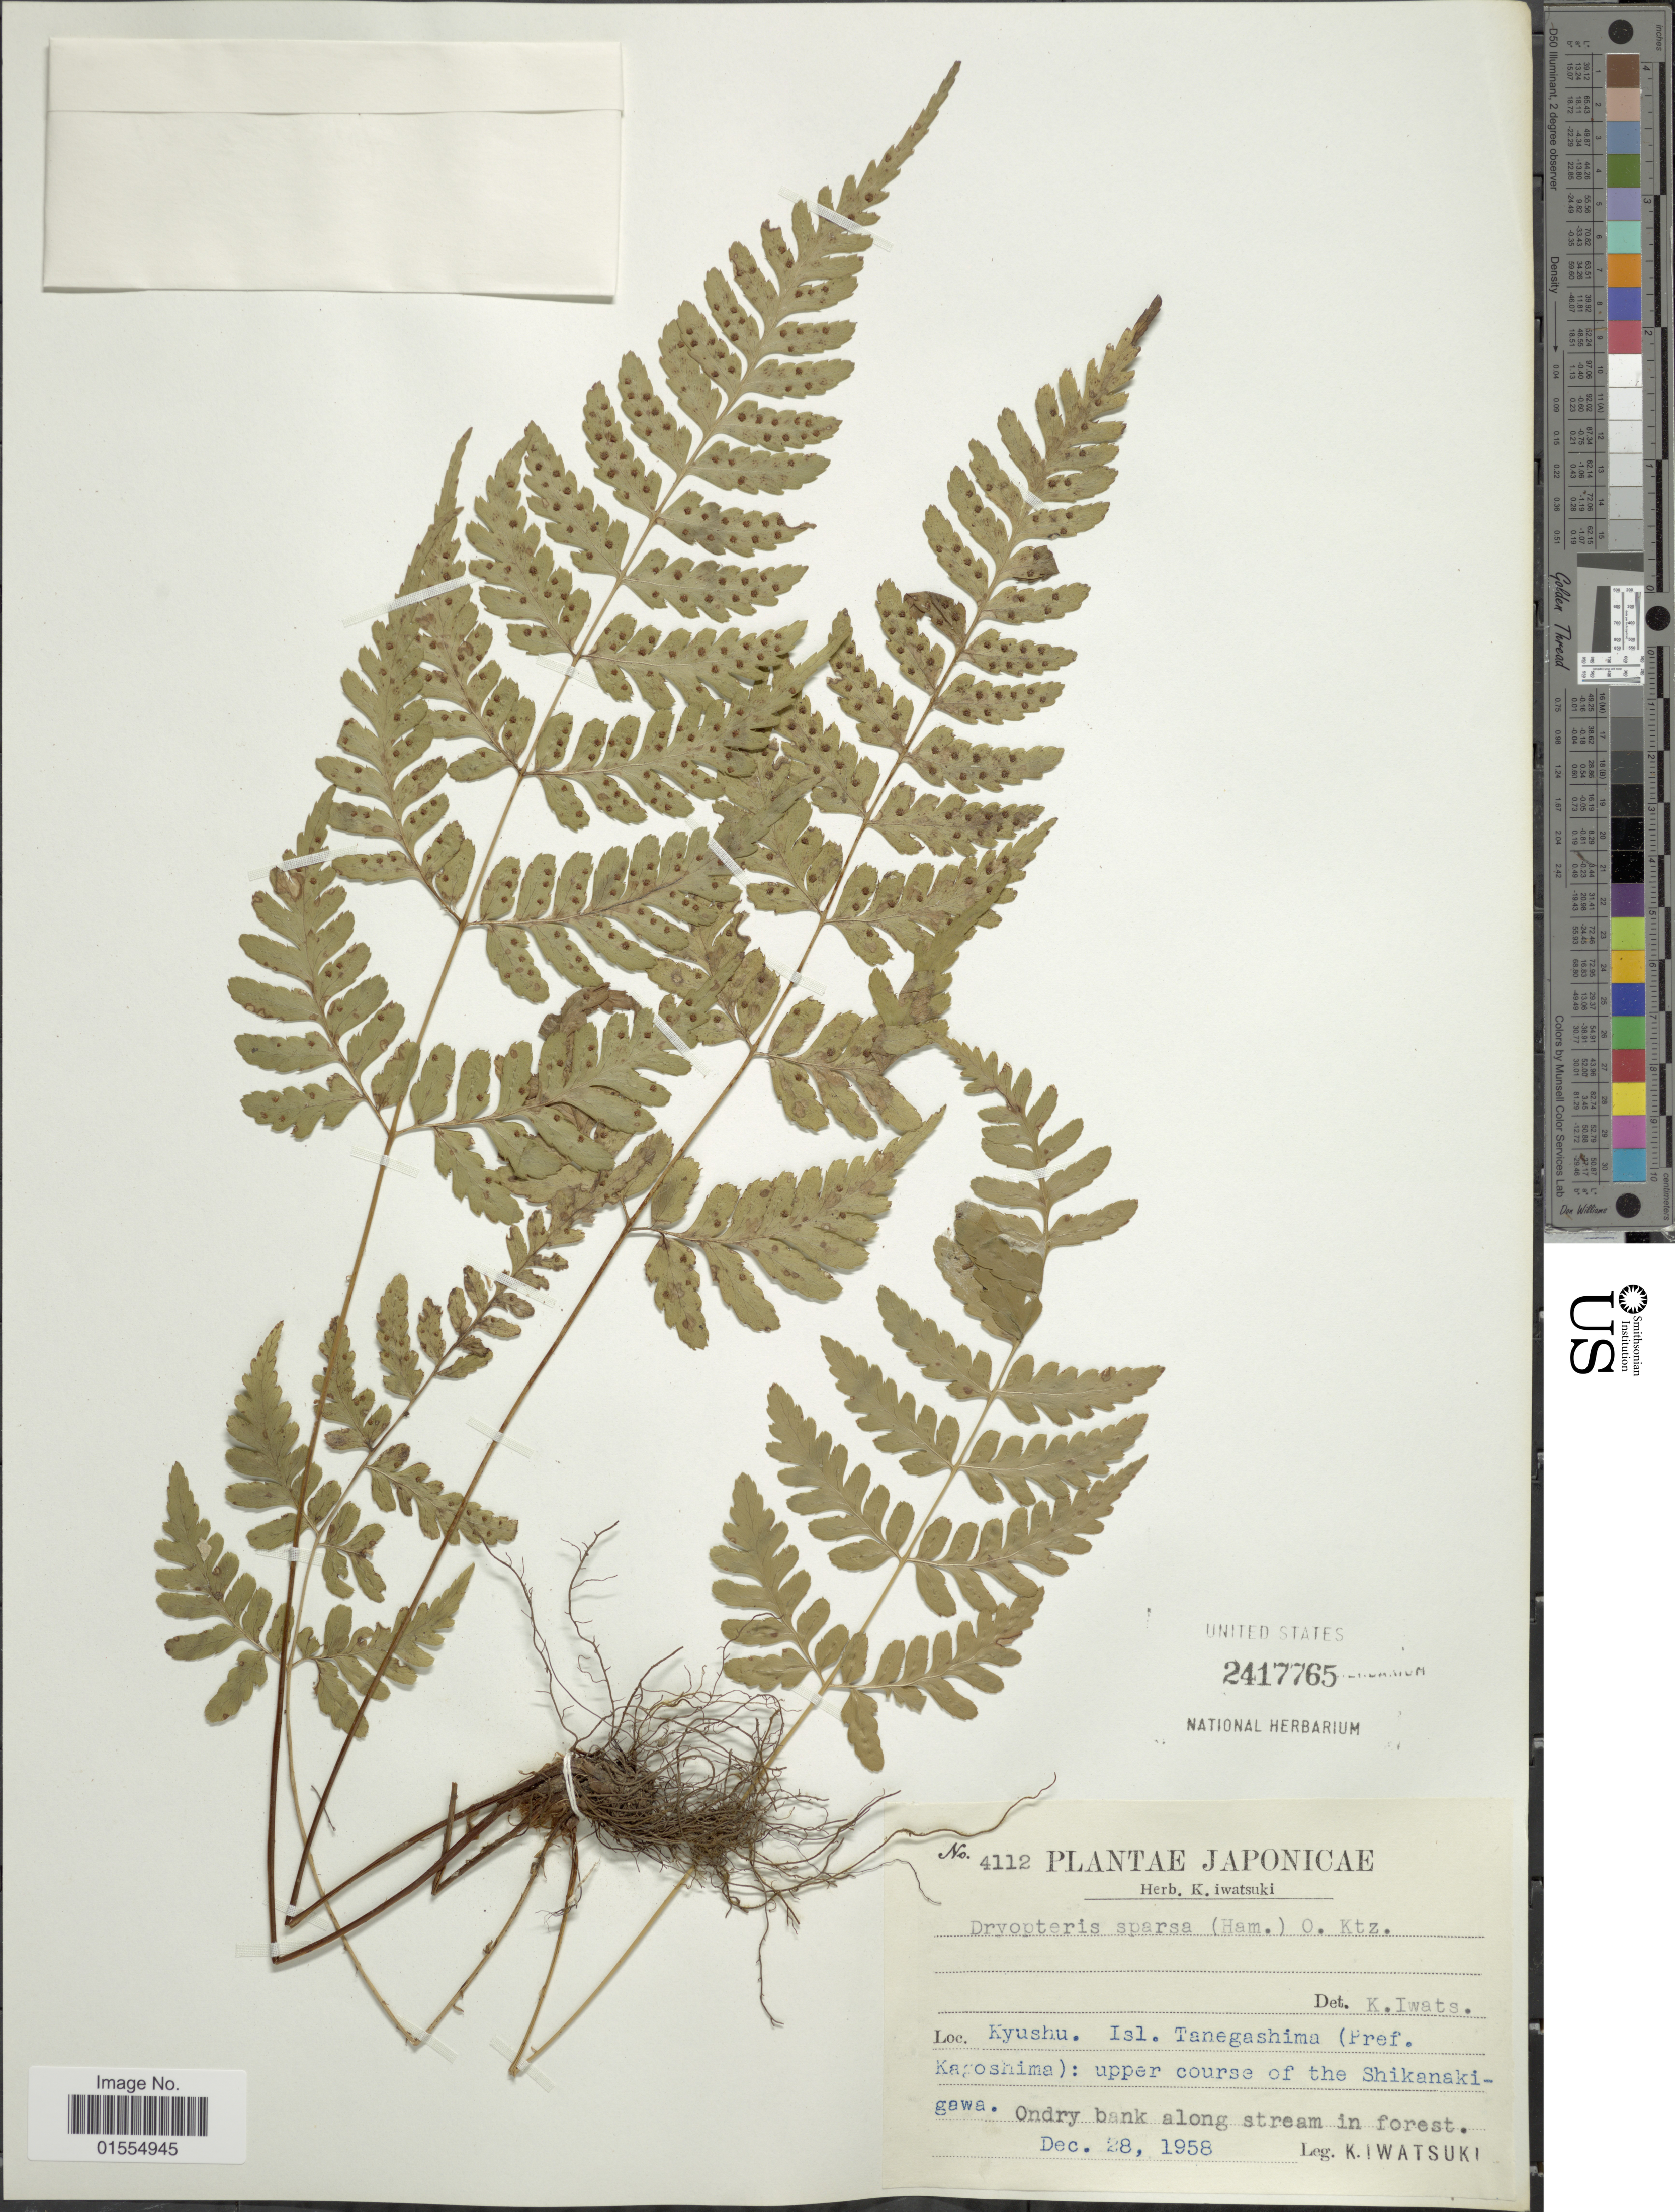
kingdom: Plantae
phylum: Tracheophyta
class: Polypodiopsida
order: Polypodiales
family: Dryopteridaceae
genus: Dryopteris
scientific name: Dryopteris sparsa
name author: (D. Don) Kuntze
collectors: K. Iwatsuki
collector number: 4112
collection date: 1958-12-28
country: Japan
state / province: Kagosima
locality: Japonicae, Kyushu, Isl. Tanegashima (Pref. Kagoshima): upper course of the Shikanakigawa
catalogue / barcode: US 2417765